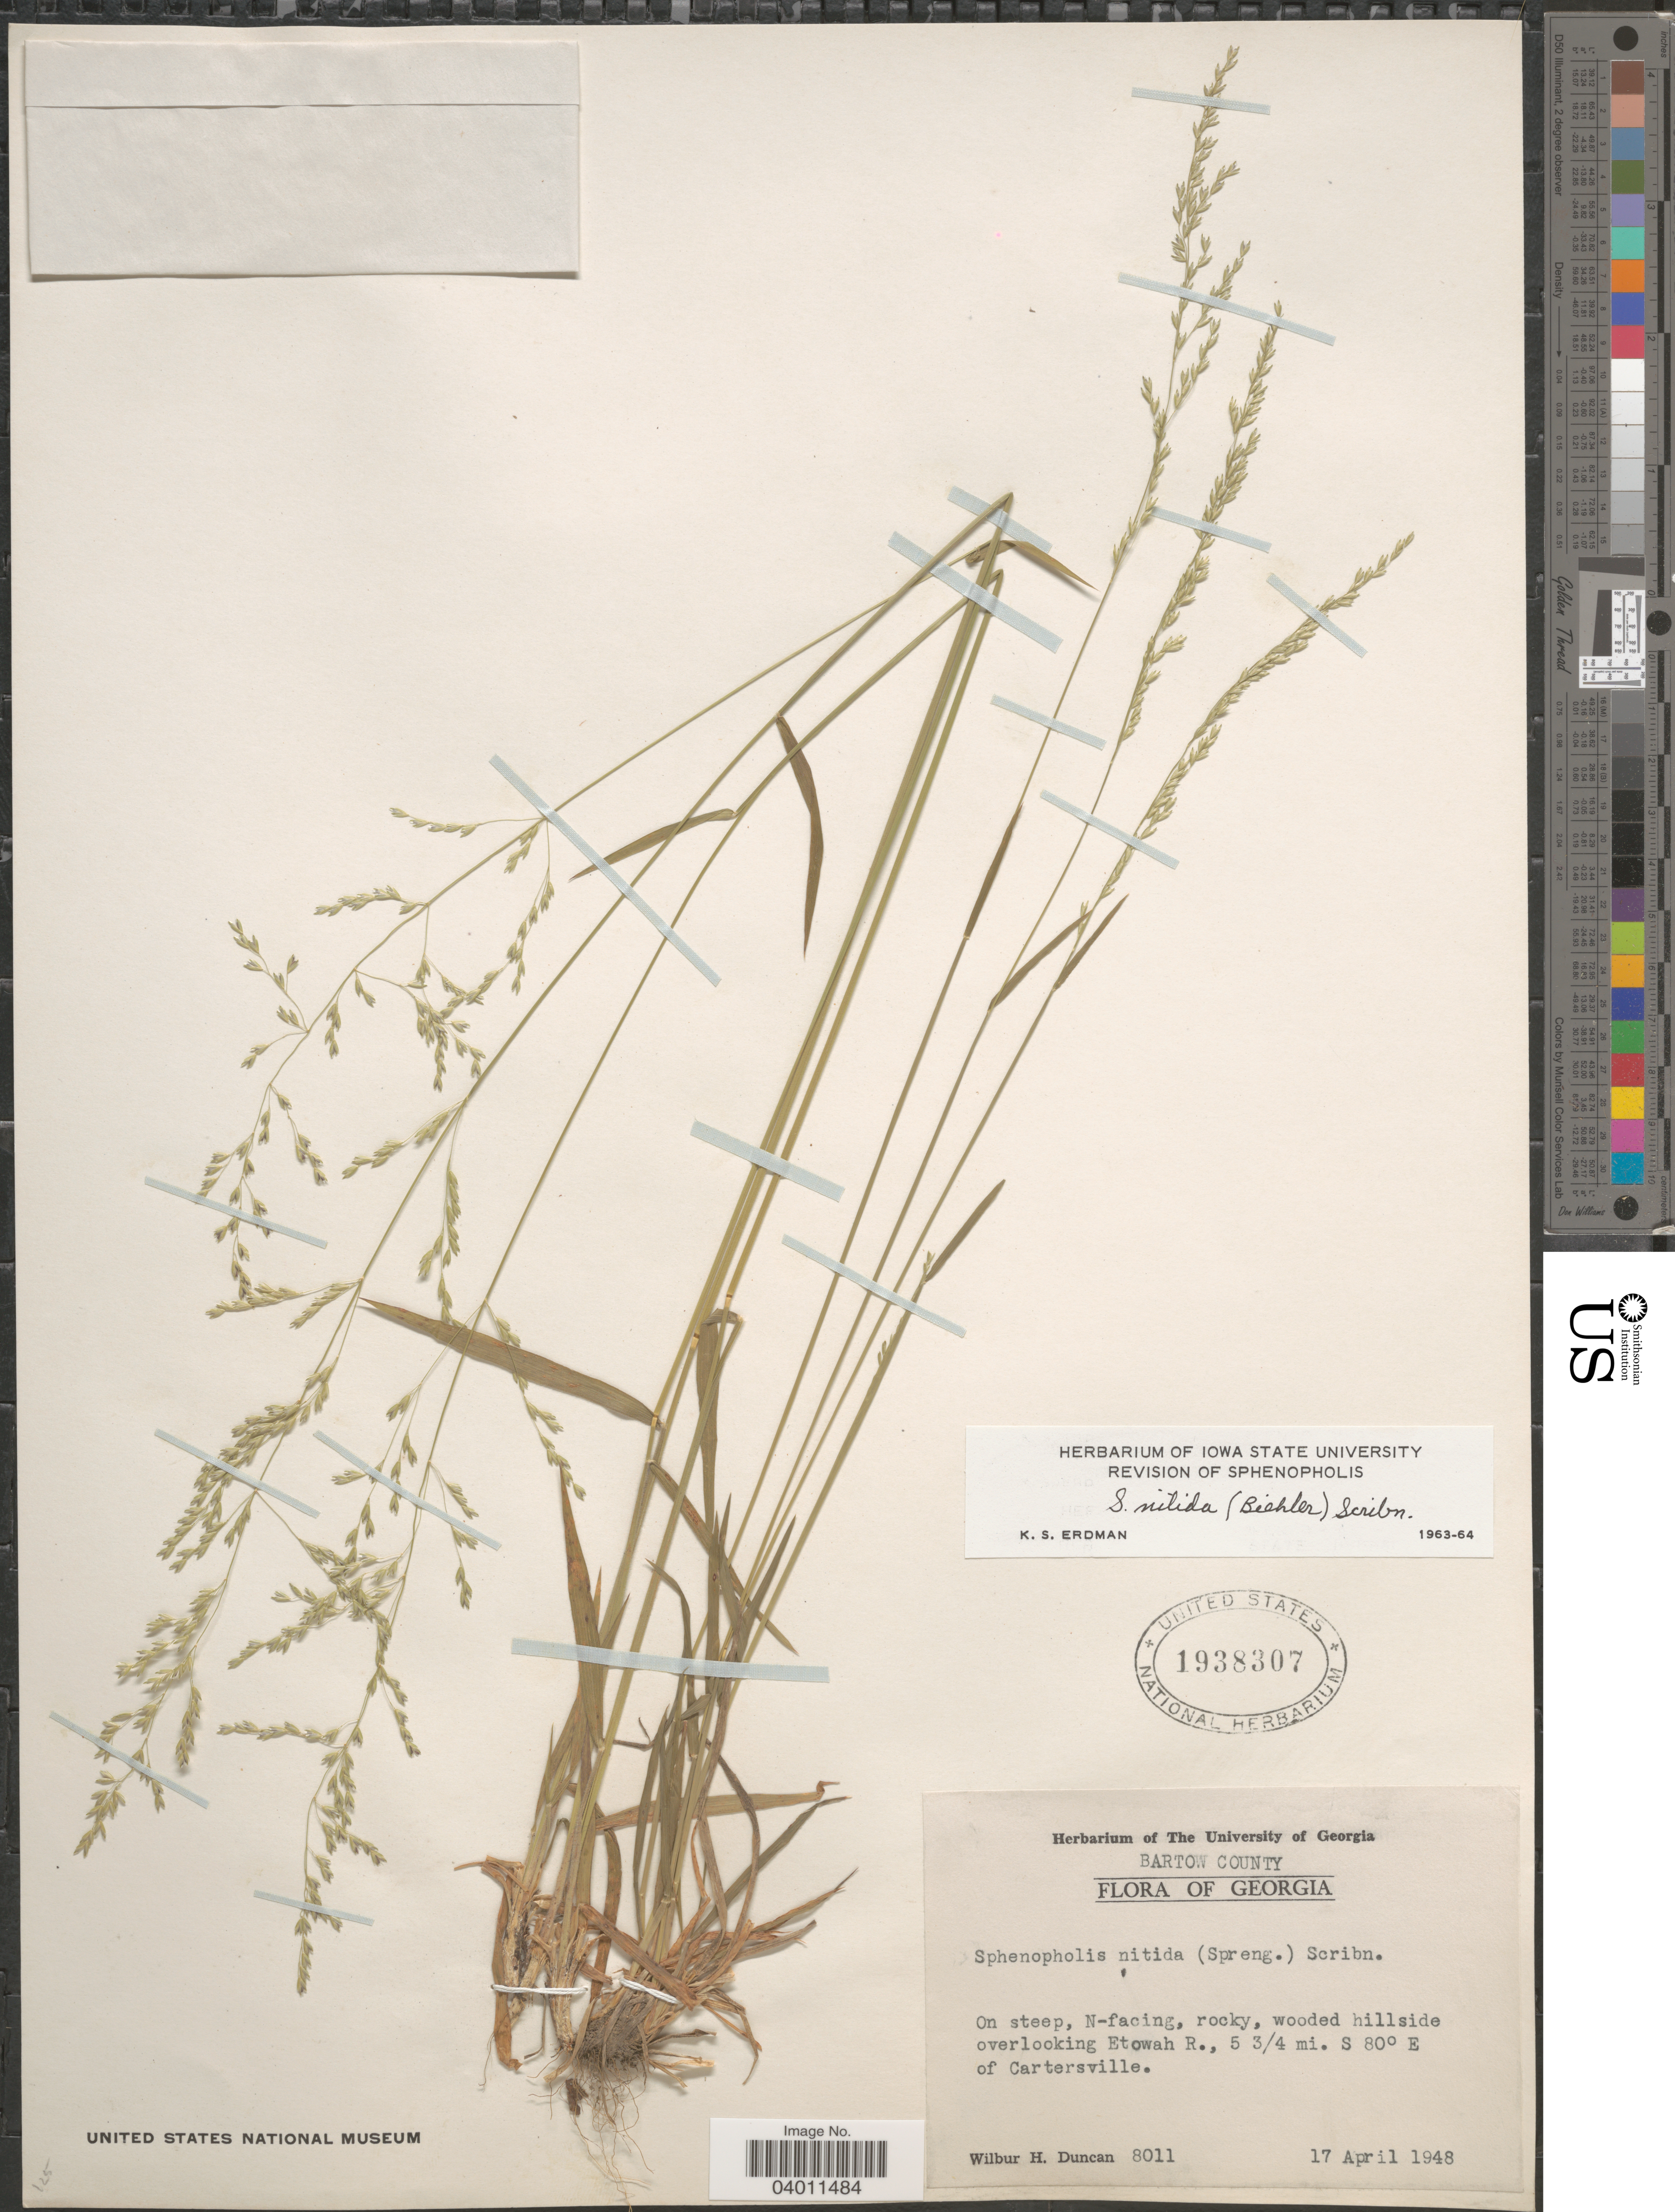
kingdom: Plantae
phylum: Tracheophyta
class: Liliopsida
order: Poales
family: Poaceae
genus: Sphenopholis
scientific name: Sphenopholis nitida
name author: (Biehler) Scribn.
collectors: W. H. Duncan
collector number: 8011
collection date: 1948-04-17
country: United States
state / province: Georgia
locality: Bartow County. On steep, N-facing, rocky, wooded hillside overlooking Etowah R., 5 3/4 mi. S 80° E of Cartersville.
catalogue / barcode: US 1938307